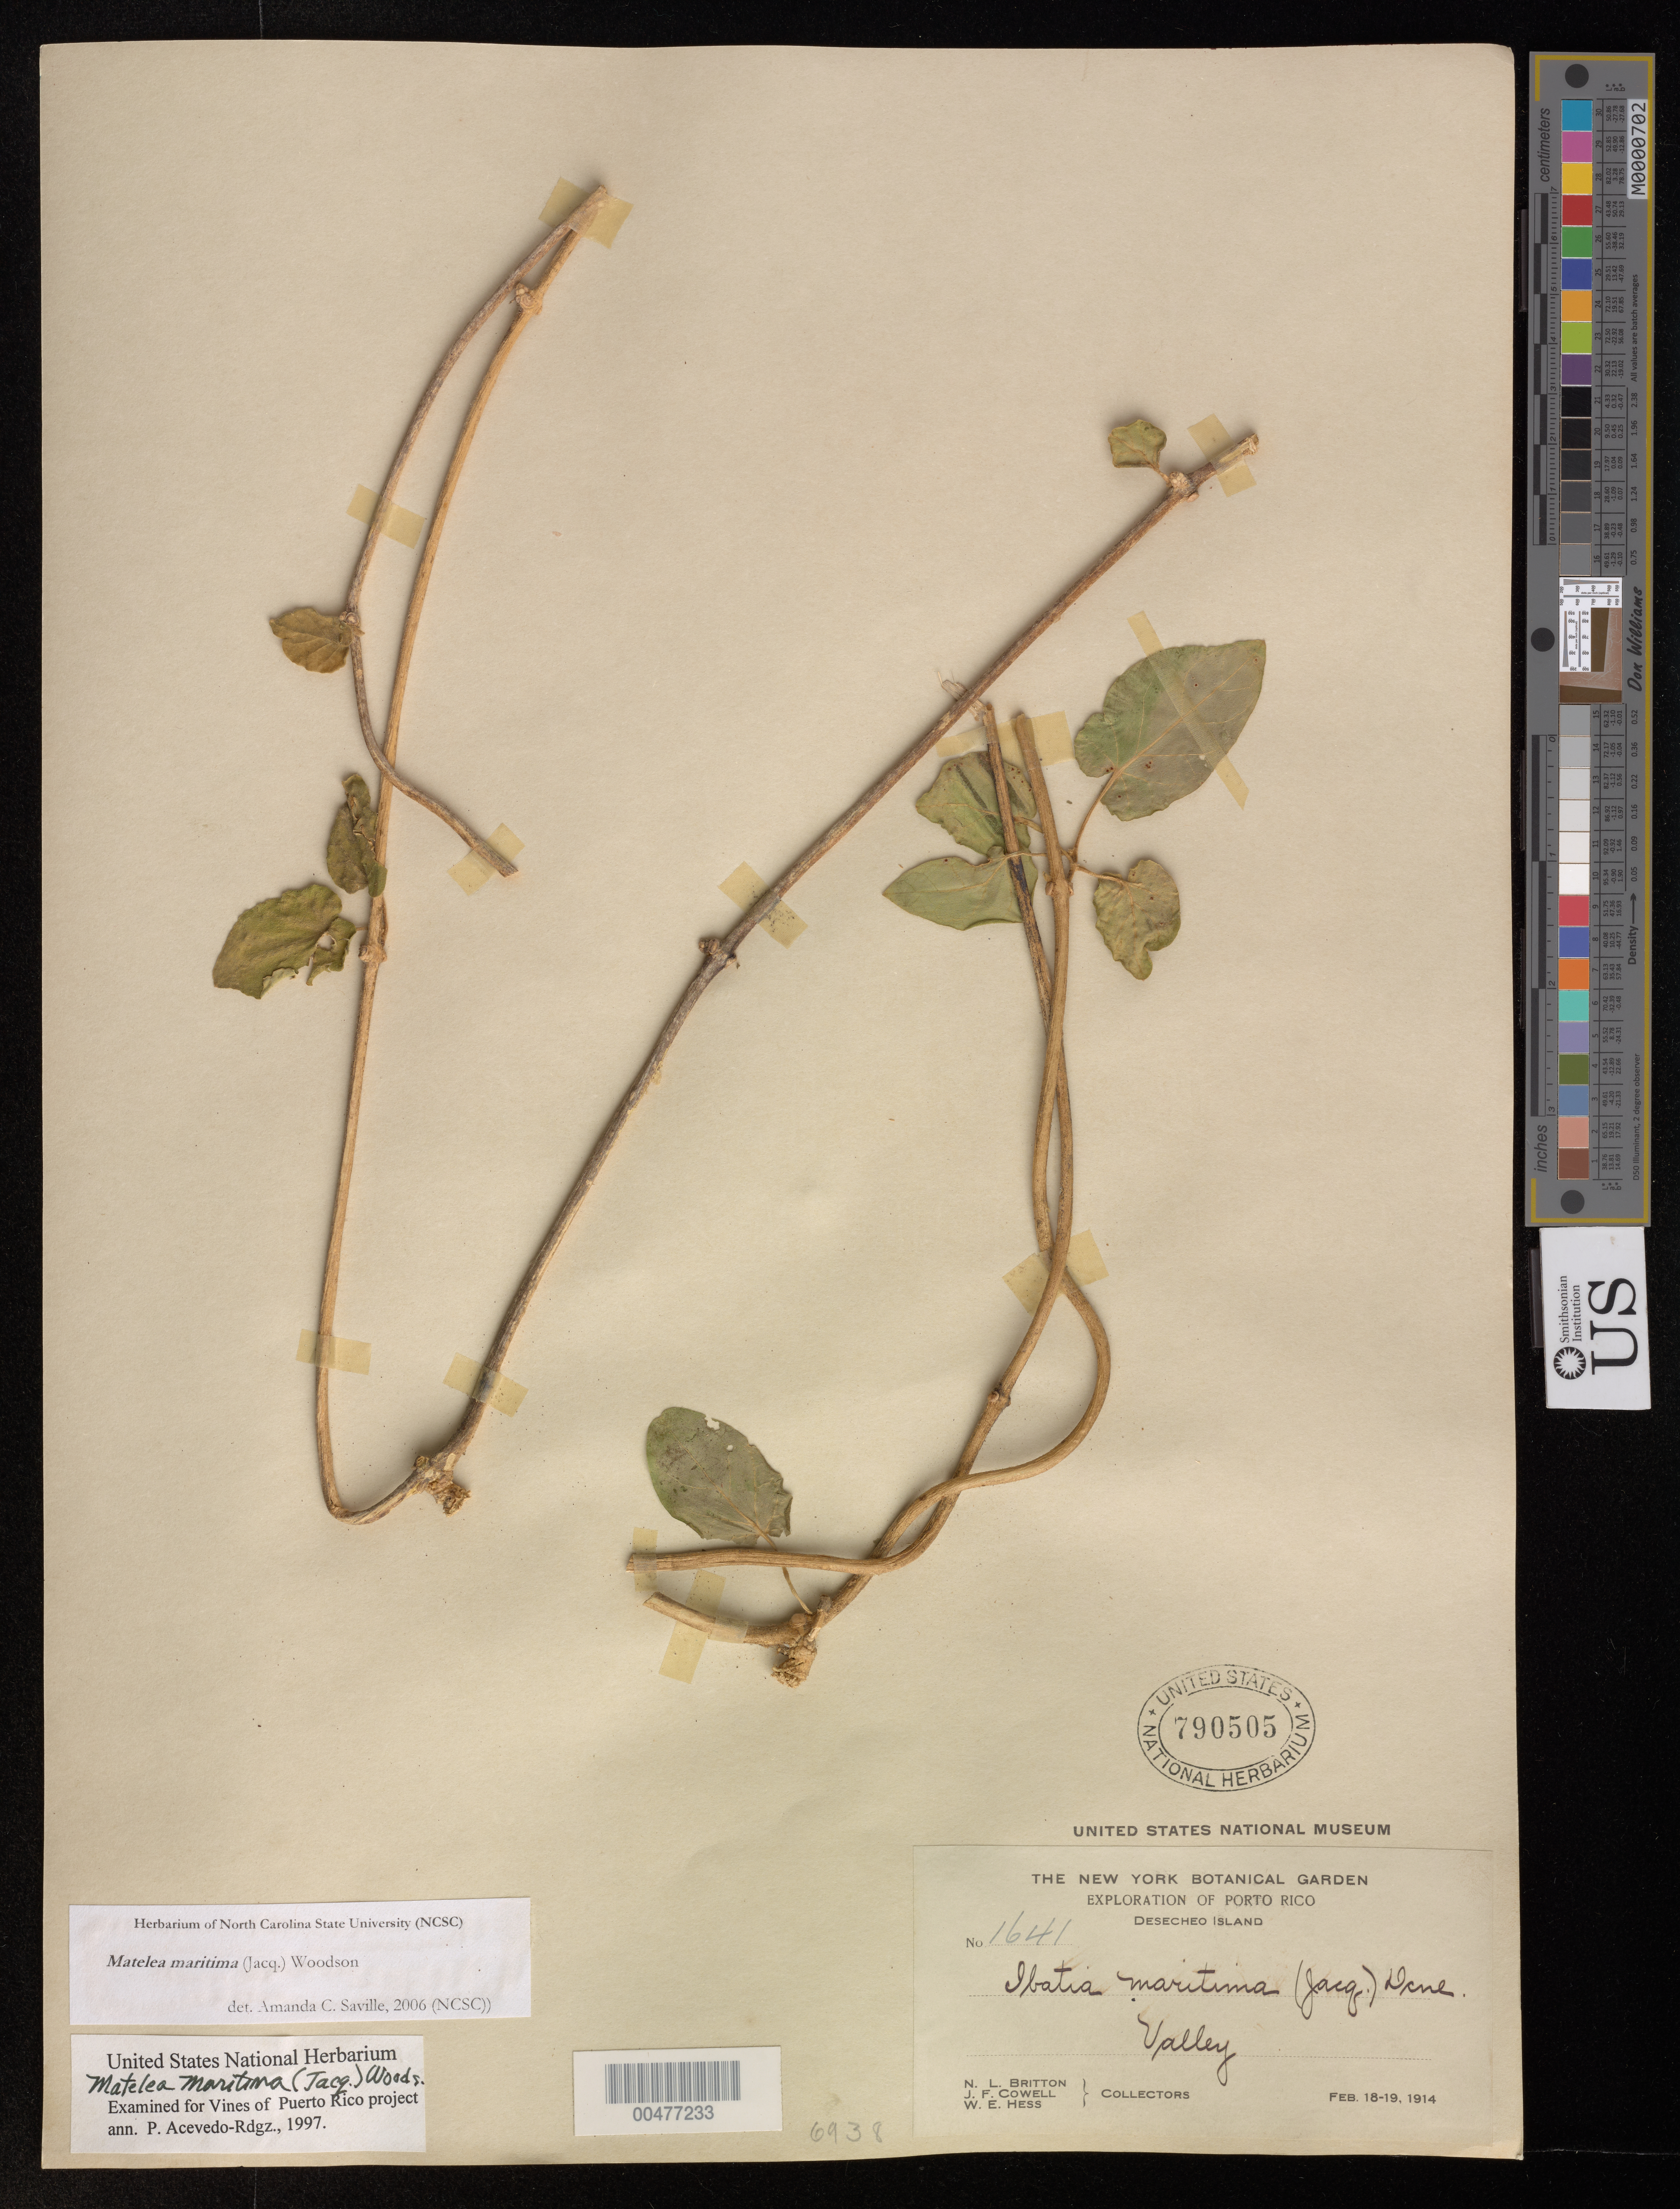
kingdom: Plantae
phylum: Tracheophyta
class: Magnoliopsida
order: Gentianales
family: Apocynaceae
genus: Matelea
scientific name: Matelea maritima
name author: (Jacq.) Woodson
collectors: Britton, --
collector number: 1641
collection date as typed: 18 Feb 1914 to 19 Feb 1914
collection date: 1914-02-18/1914-02-19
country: Puerto Rico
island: Greater Antilles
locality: Desecheo Island; Valley.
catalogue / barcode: US 790505